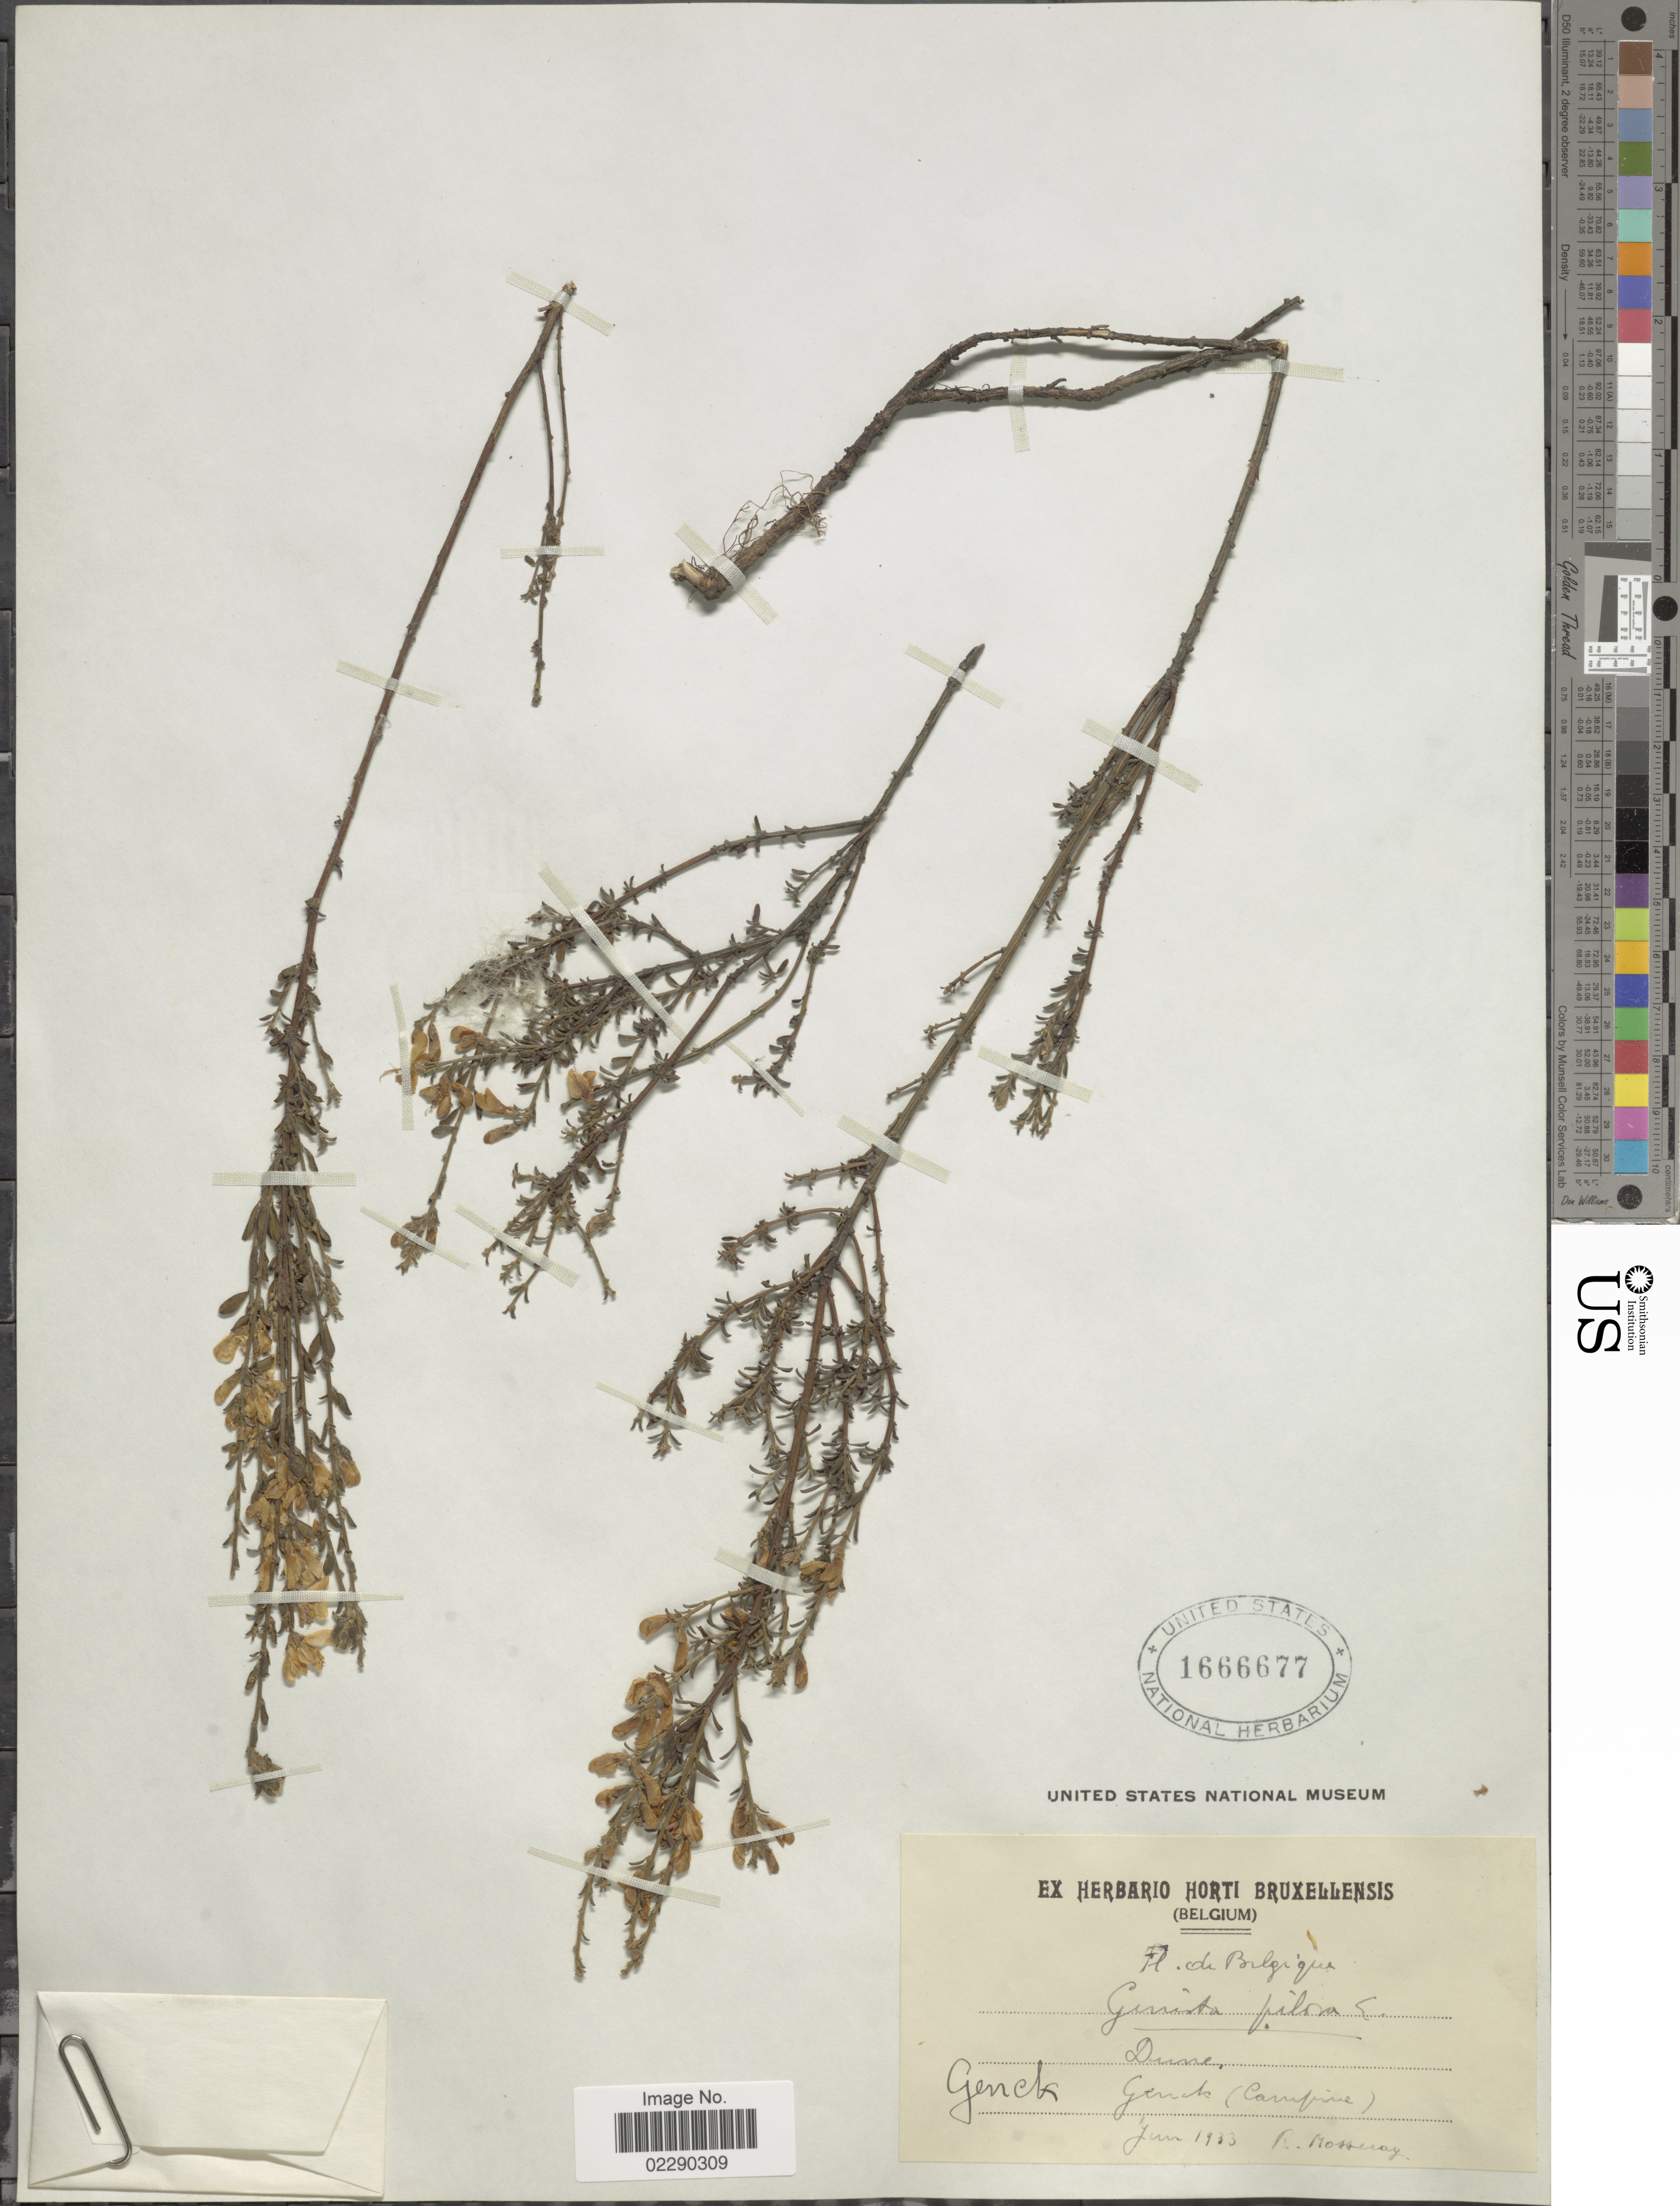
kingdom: Plantae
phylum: Tracheophyta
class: Magnoliopsida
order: Fabales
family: Fabaceae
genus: Genista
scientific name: Genista pilosa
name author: L.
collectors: R. Mosseray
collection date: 1933-06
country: Belgium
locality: Belgique, Gerick [interpreted] (Campine)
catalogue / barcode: US 1666677